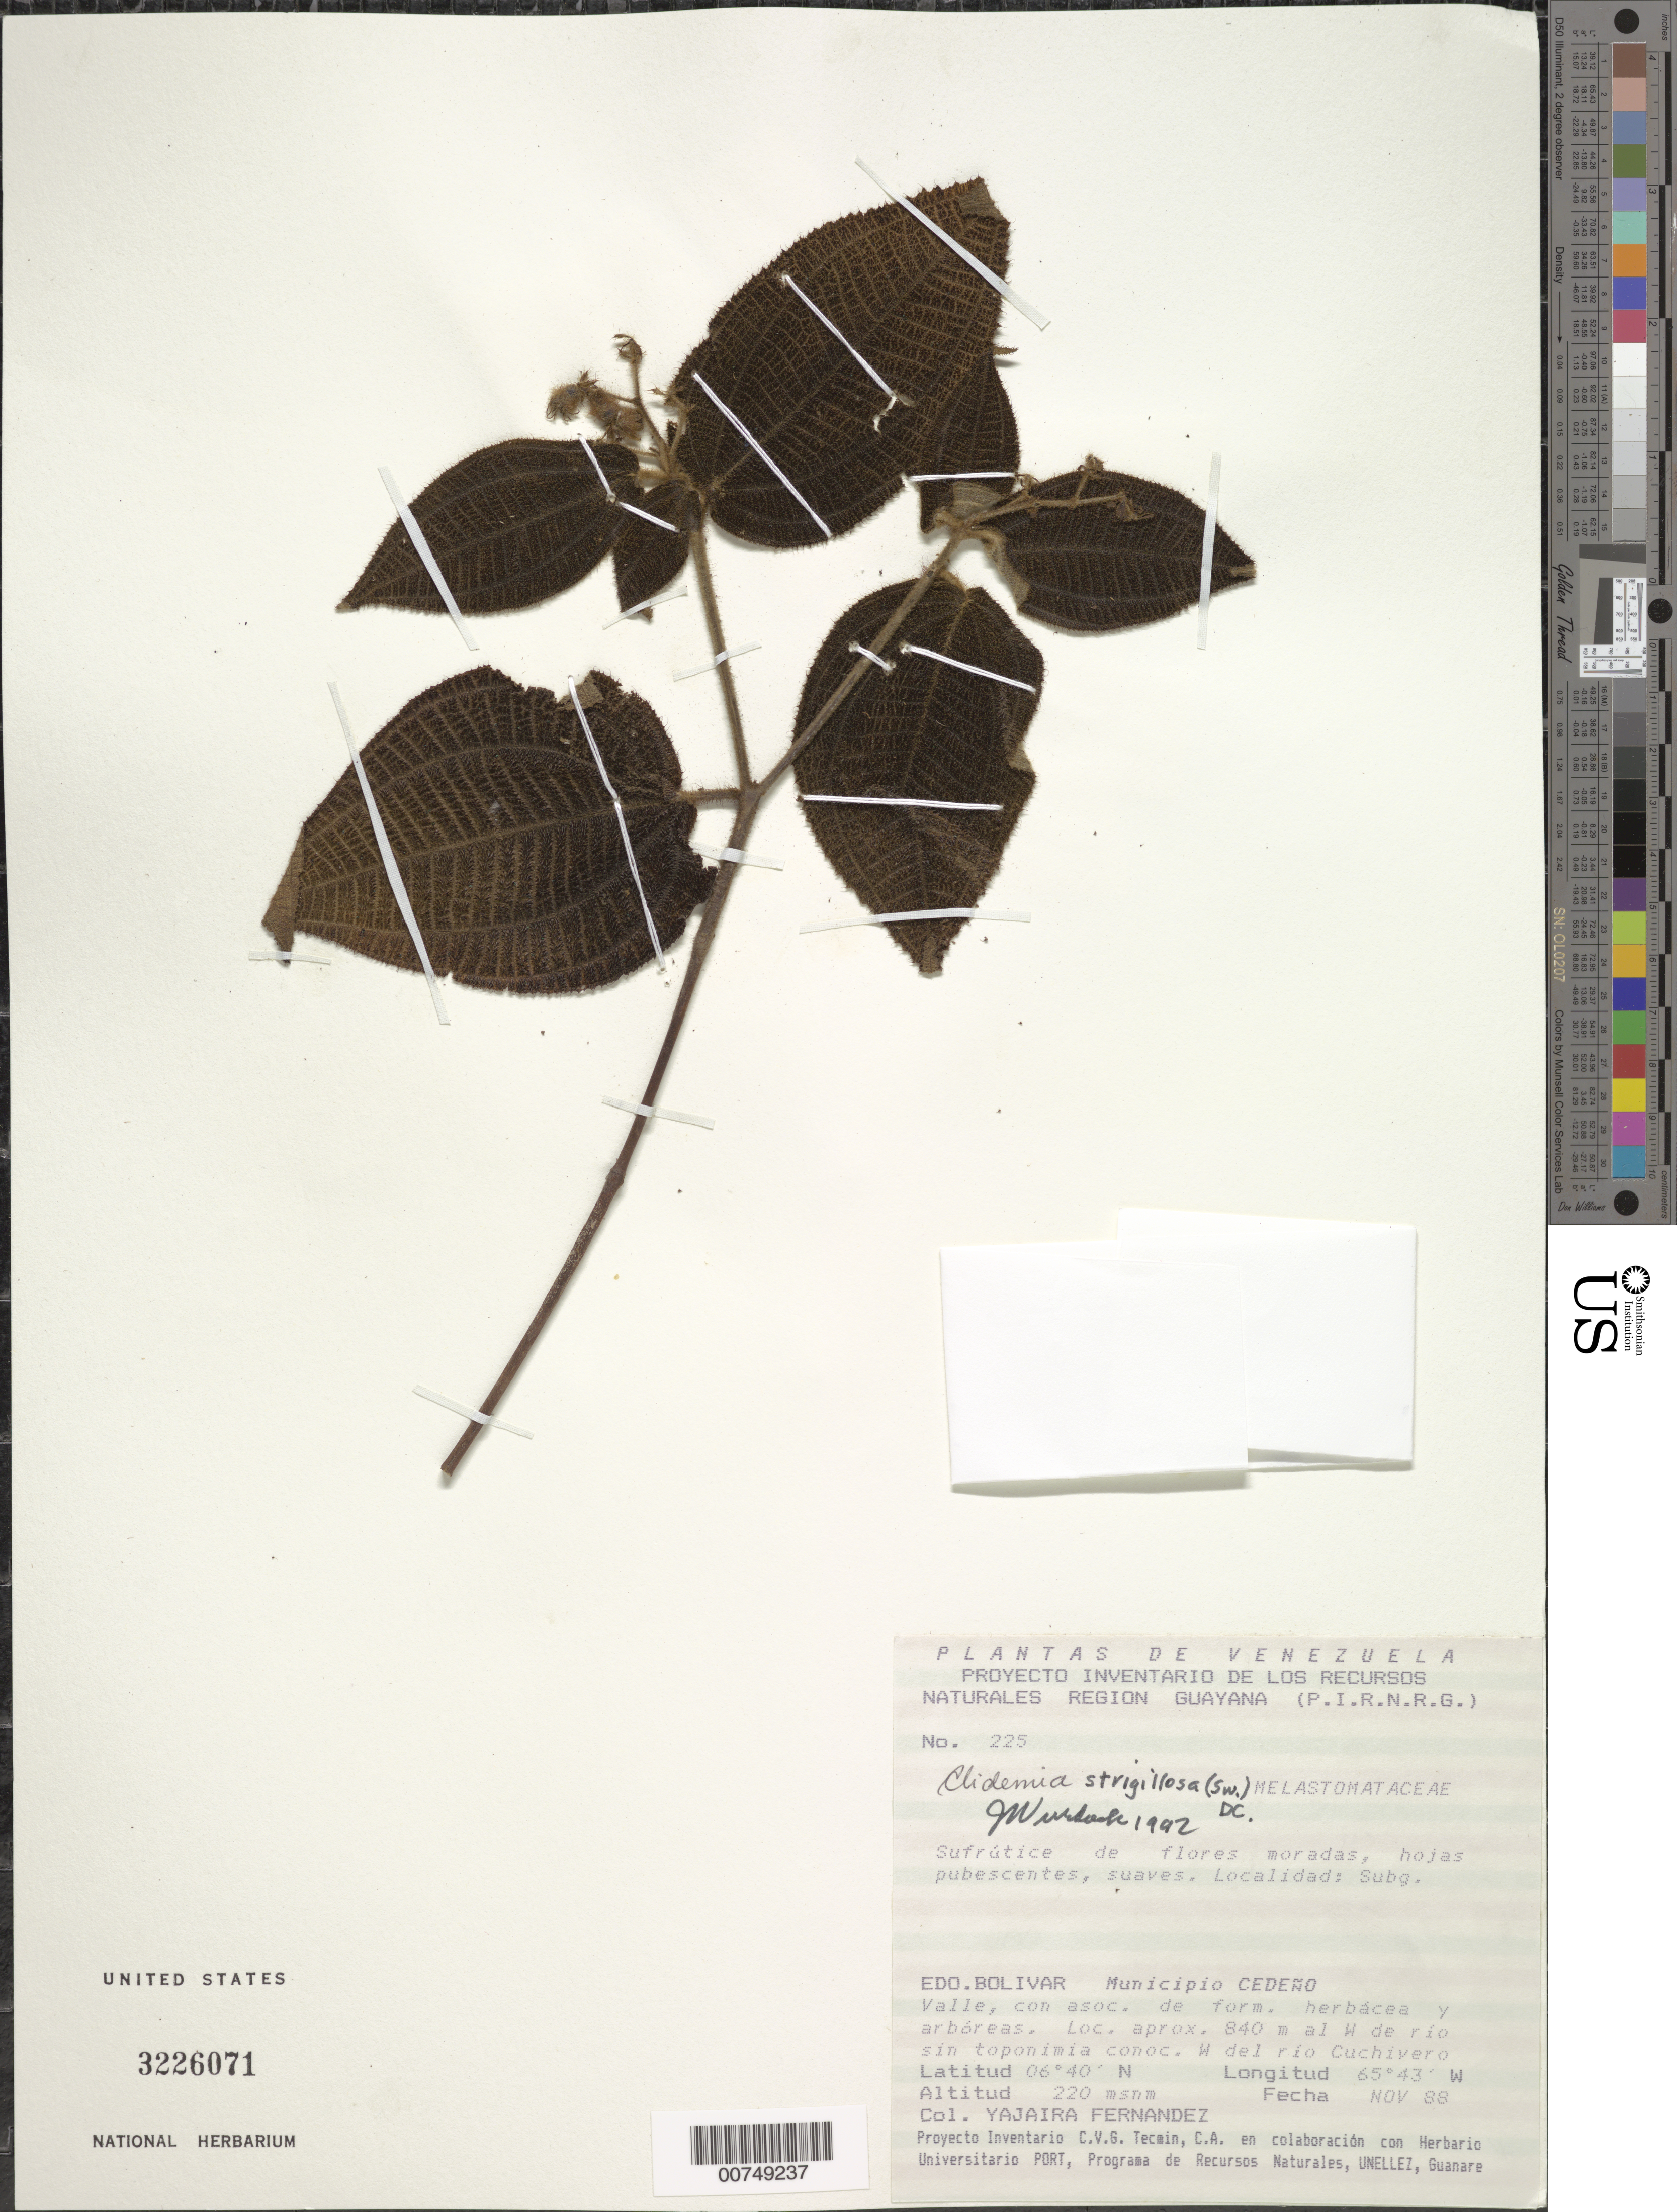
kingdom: Plantae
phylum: Tracheophyta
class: Magnoliopsida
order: Myrtales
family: Melastomataceae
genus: Clidemia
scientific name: Clidemia strigillosa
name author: (Sw.) DC.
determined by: Wurdack, John J., (US), US (UNITED STATES)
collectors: Y. Fernandez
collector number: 225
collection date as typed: Nov-88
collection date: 1988-11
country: Venezuela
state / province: Bolívar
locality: Mun. Cedeño; 840 m al W de Río sin toponimia conoc. W of Río Cuchivero; Subg.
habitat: Valle, herbacea y arboreas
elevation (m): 220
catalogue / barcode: US 3226071